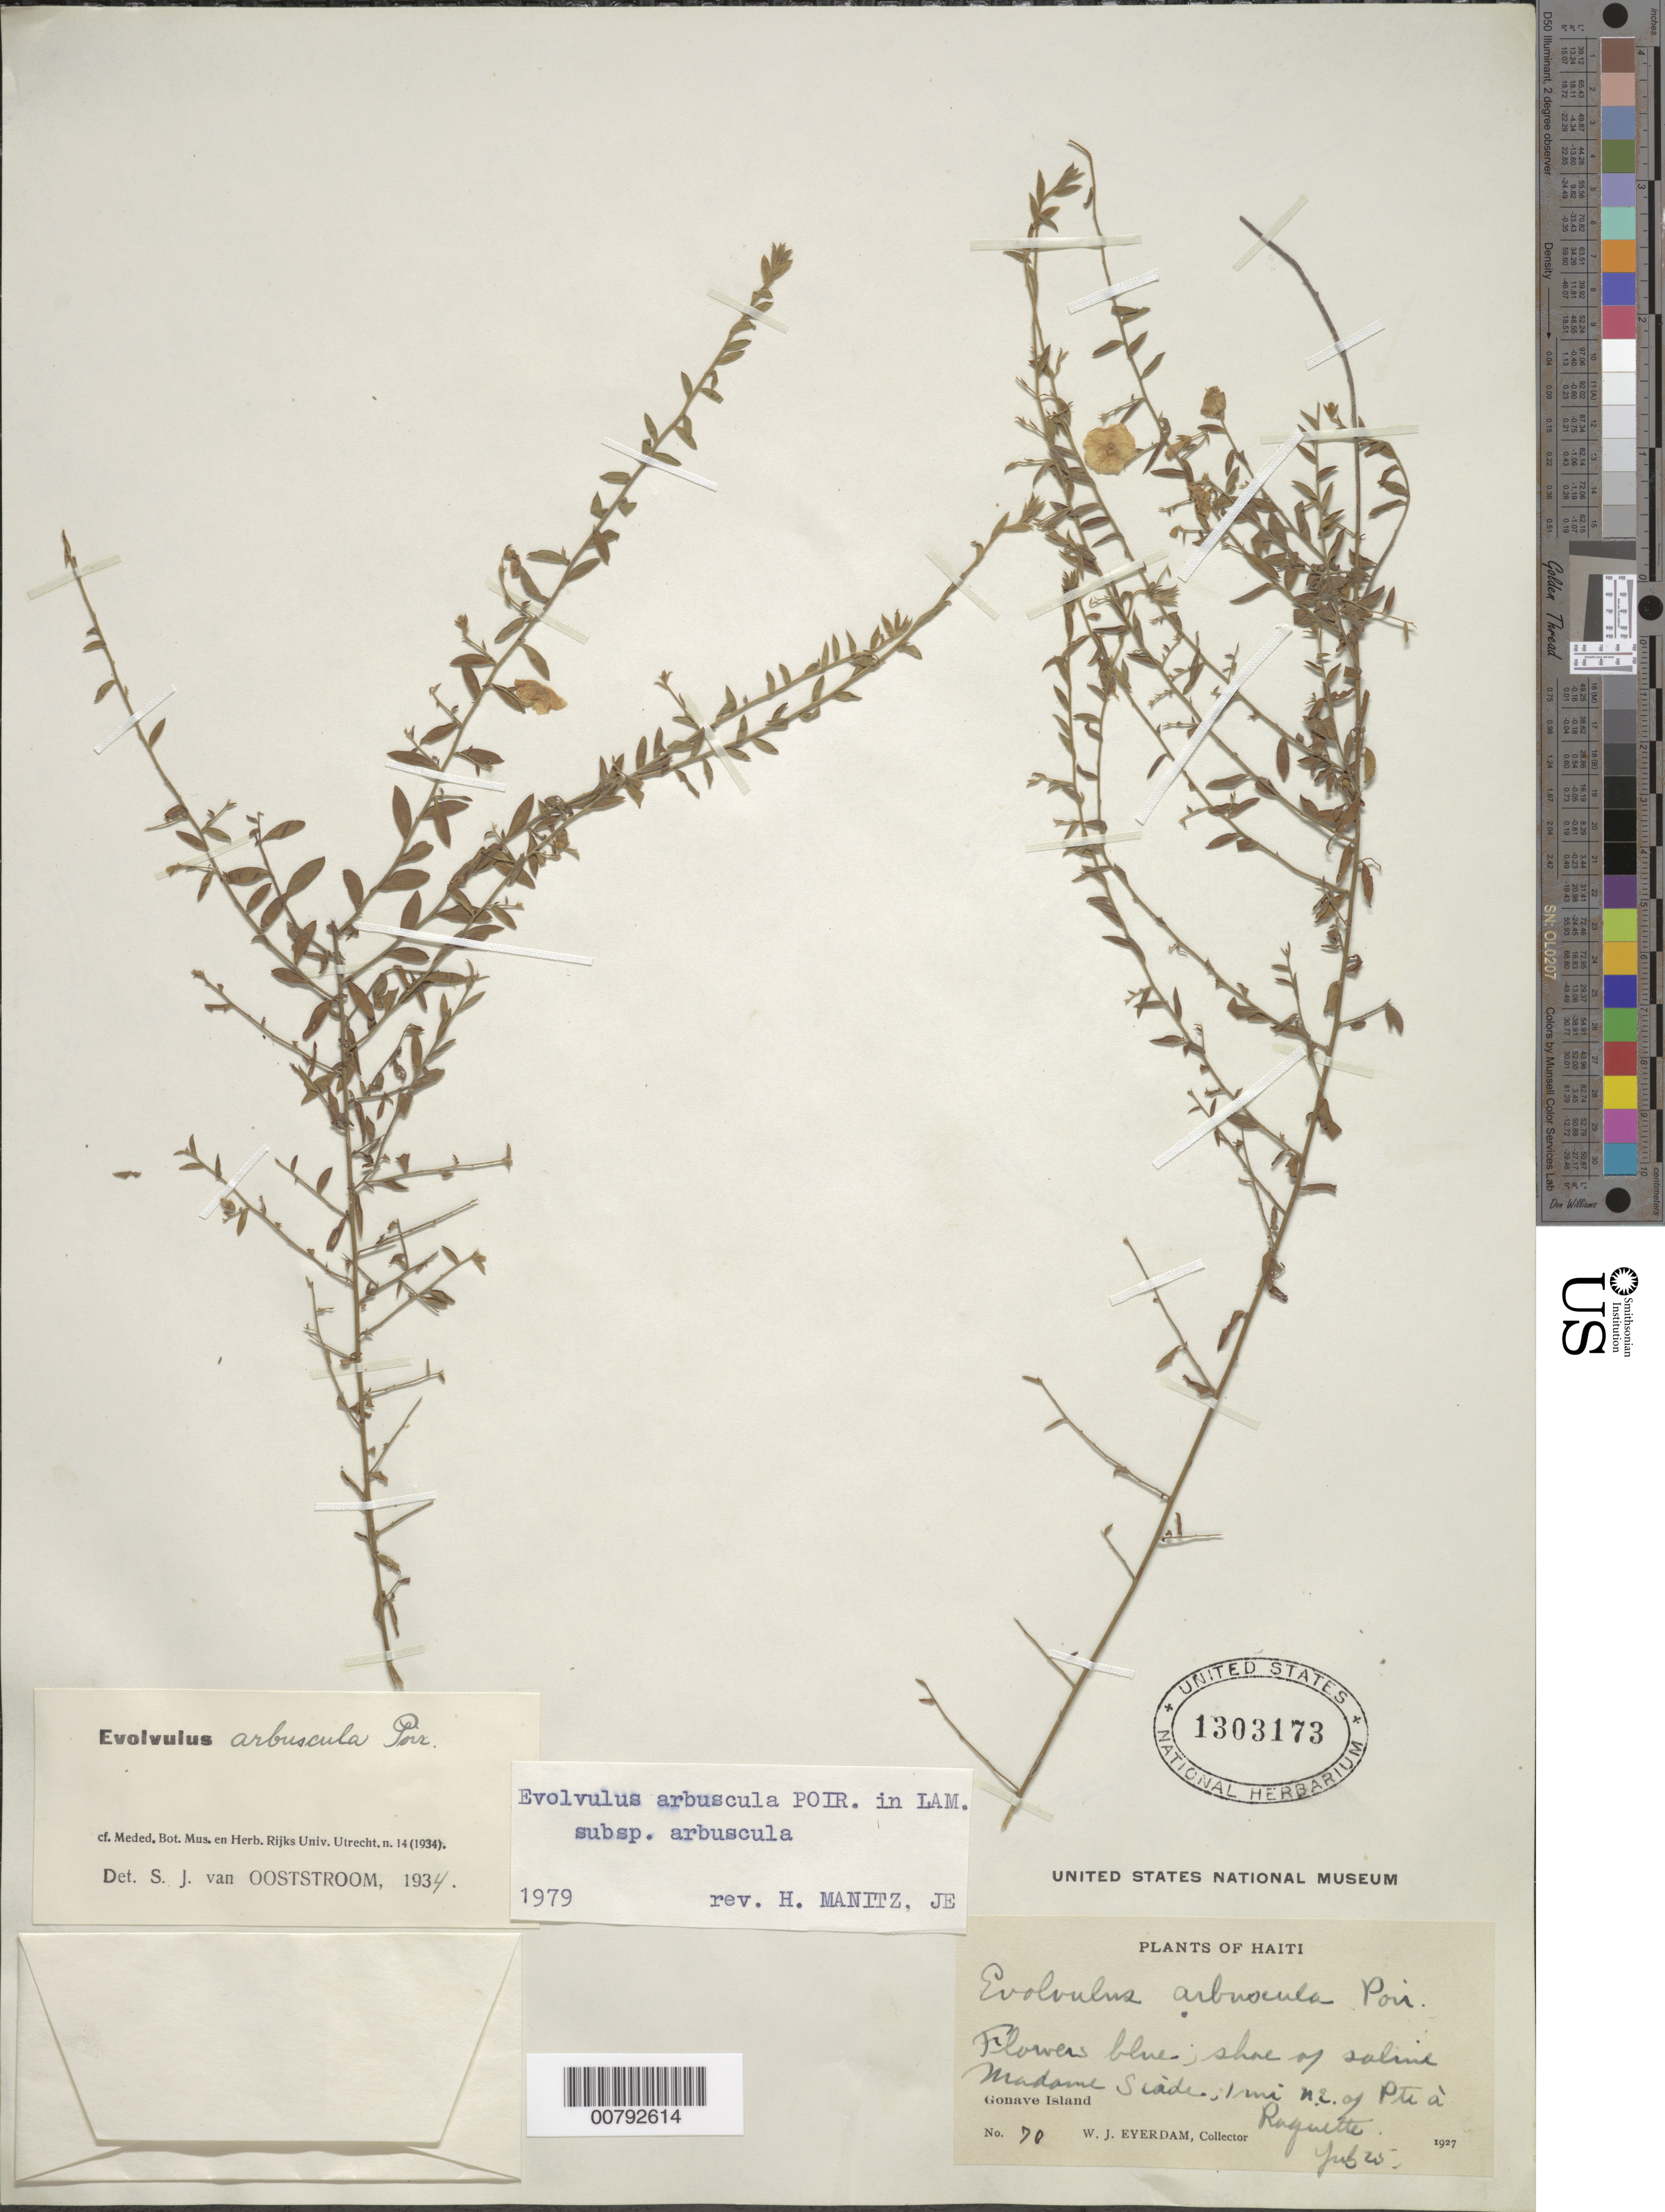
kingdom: Plantae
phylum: Tracheophyta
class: Magnoliopsida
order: Solanales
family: Convolvulaceae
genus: Evolvulus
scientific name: Evolvulus arbuscula subsp. arbuscula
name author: Poir.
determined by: Manitz, H.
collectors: W. J. Eyerdam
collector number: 70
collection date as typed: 25 Jul 1927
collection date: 1927-07-25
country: Haiti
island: Hispaniola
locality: Gonave Island, Saline Madame Siàde, 1 mile N.E. of Pte à Raquette.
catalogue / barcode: US 1303173